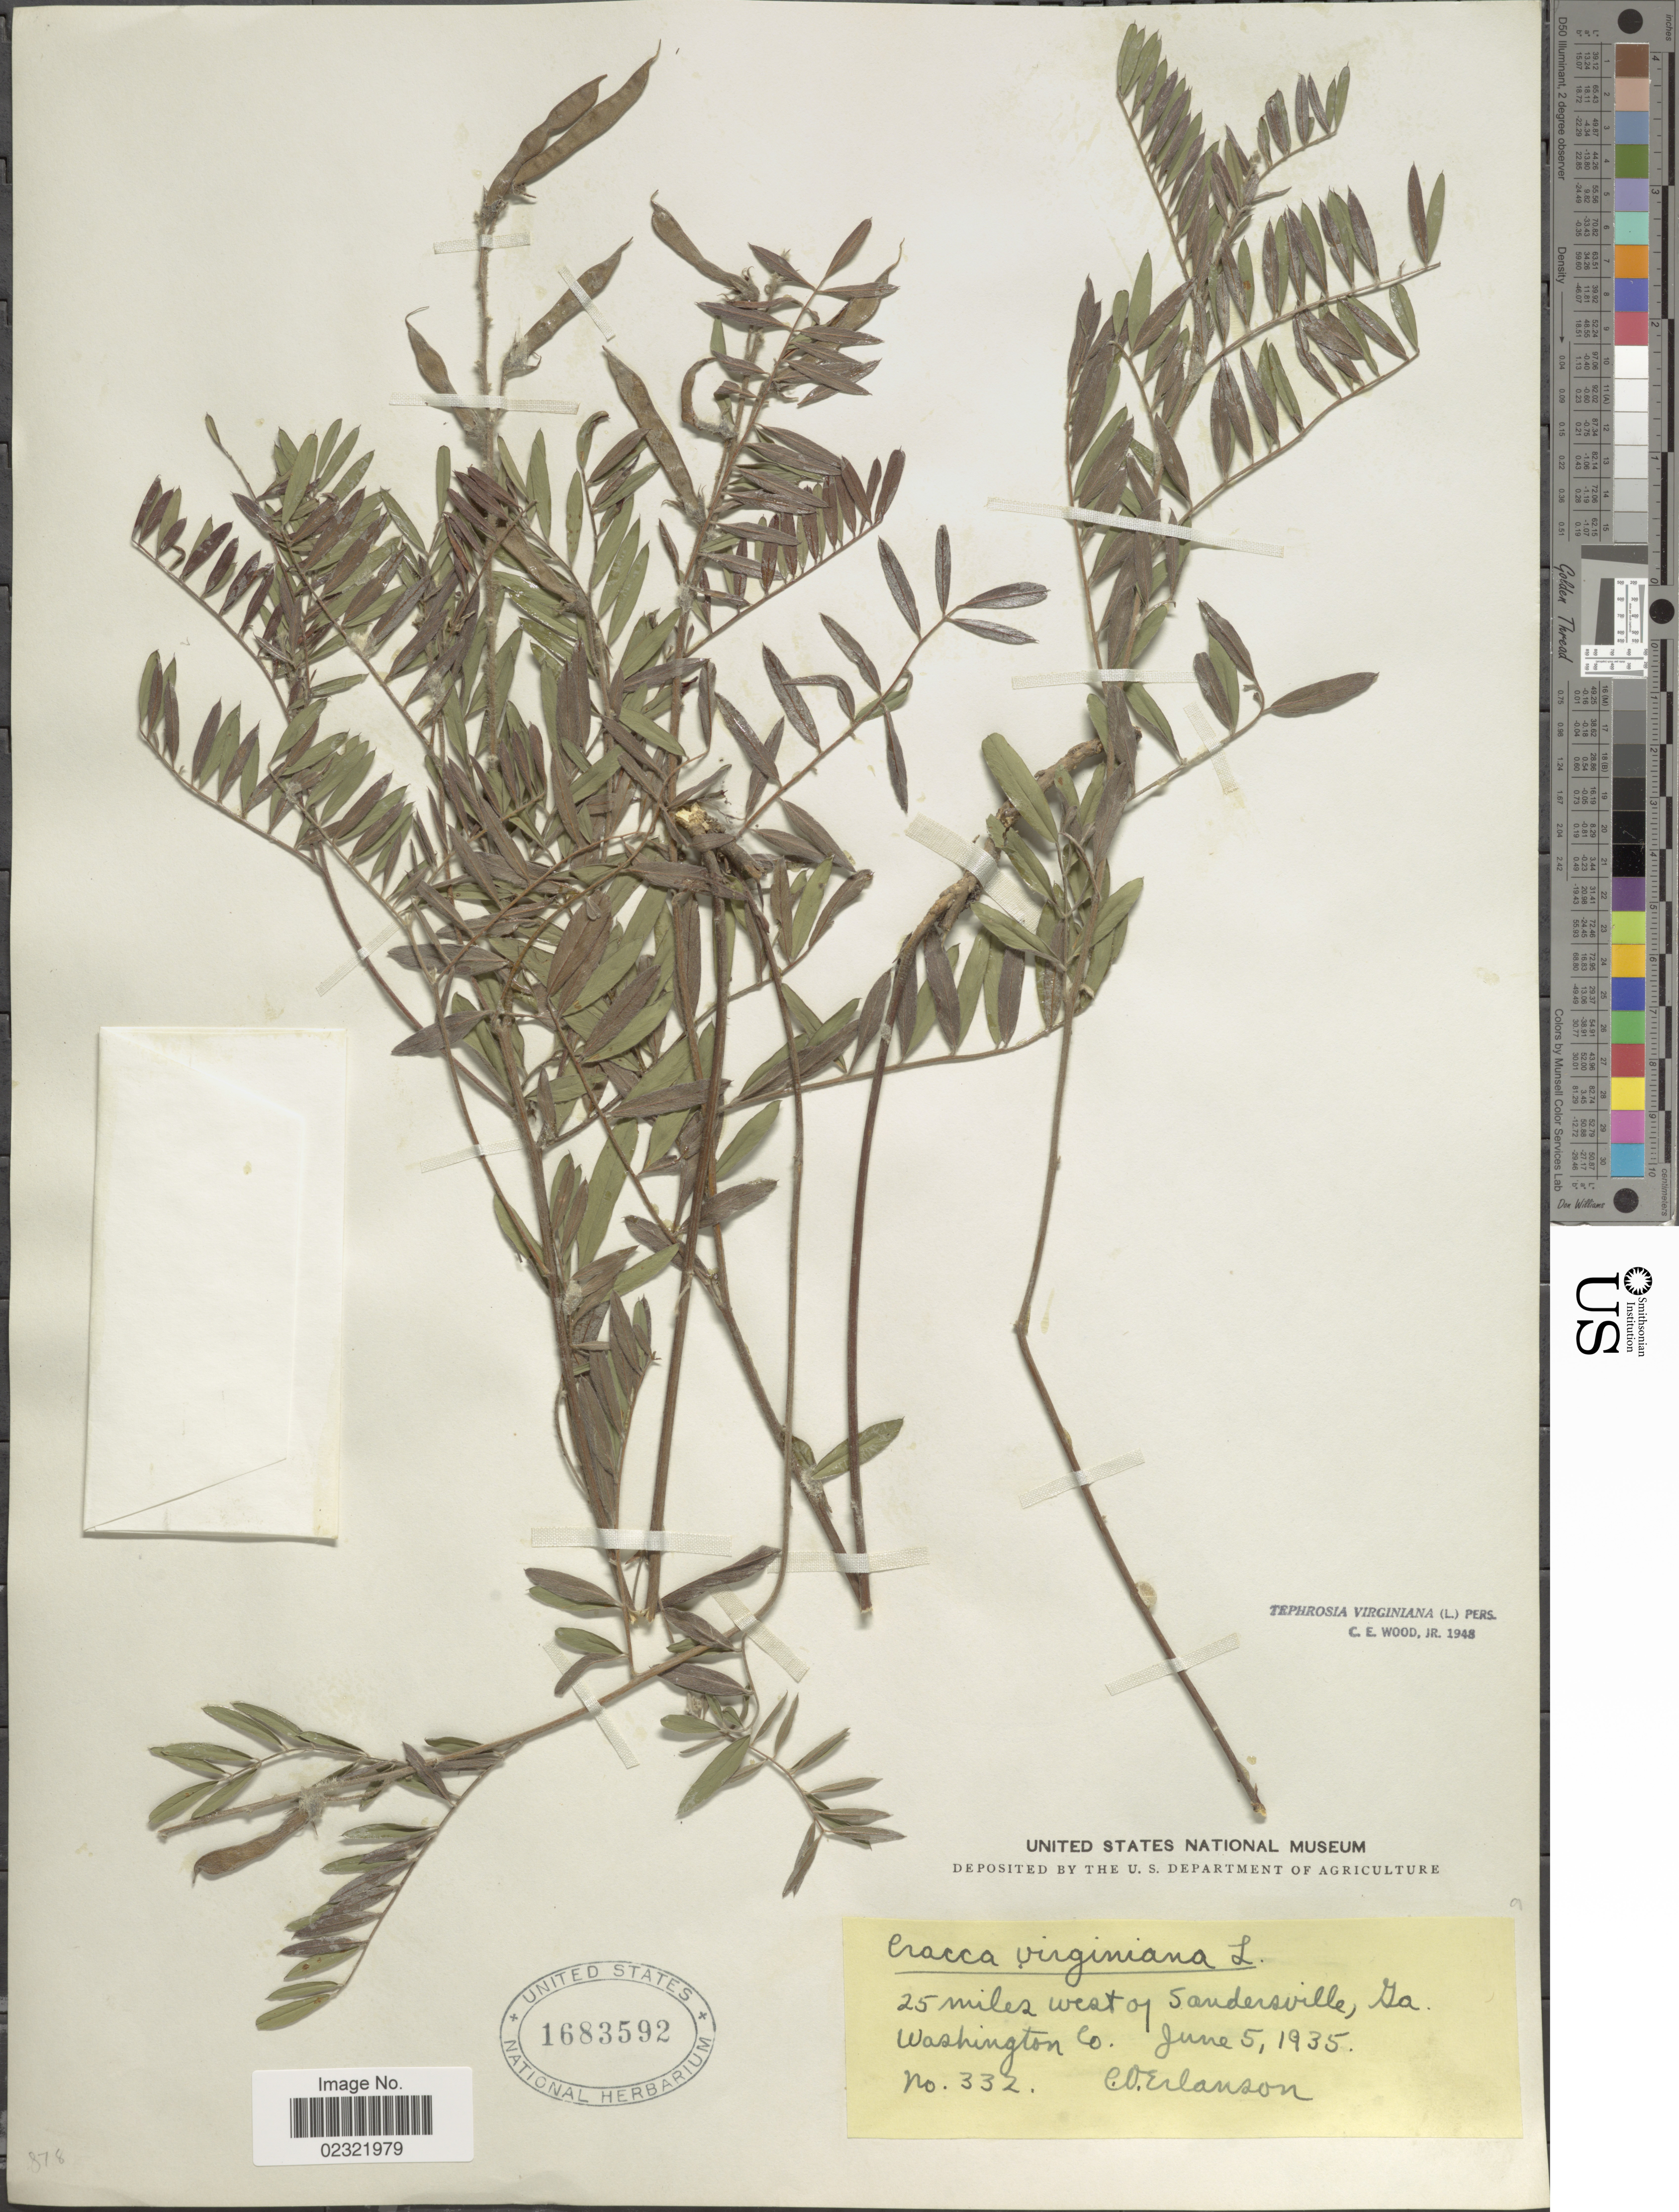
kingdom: Plantae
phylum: Tracheophyta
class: Magnoliopsida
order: Fabales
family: Fabaceae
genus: Tephrosia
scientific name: Tephrosia virginiana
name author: (L.) Pers.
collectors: C. O. Erlanson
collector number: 332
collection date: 1935-06-05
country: United States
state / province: Georgia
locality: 25 miles west of Sandersville, Washington Co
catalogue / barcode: US 1683592